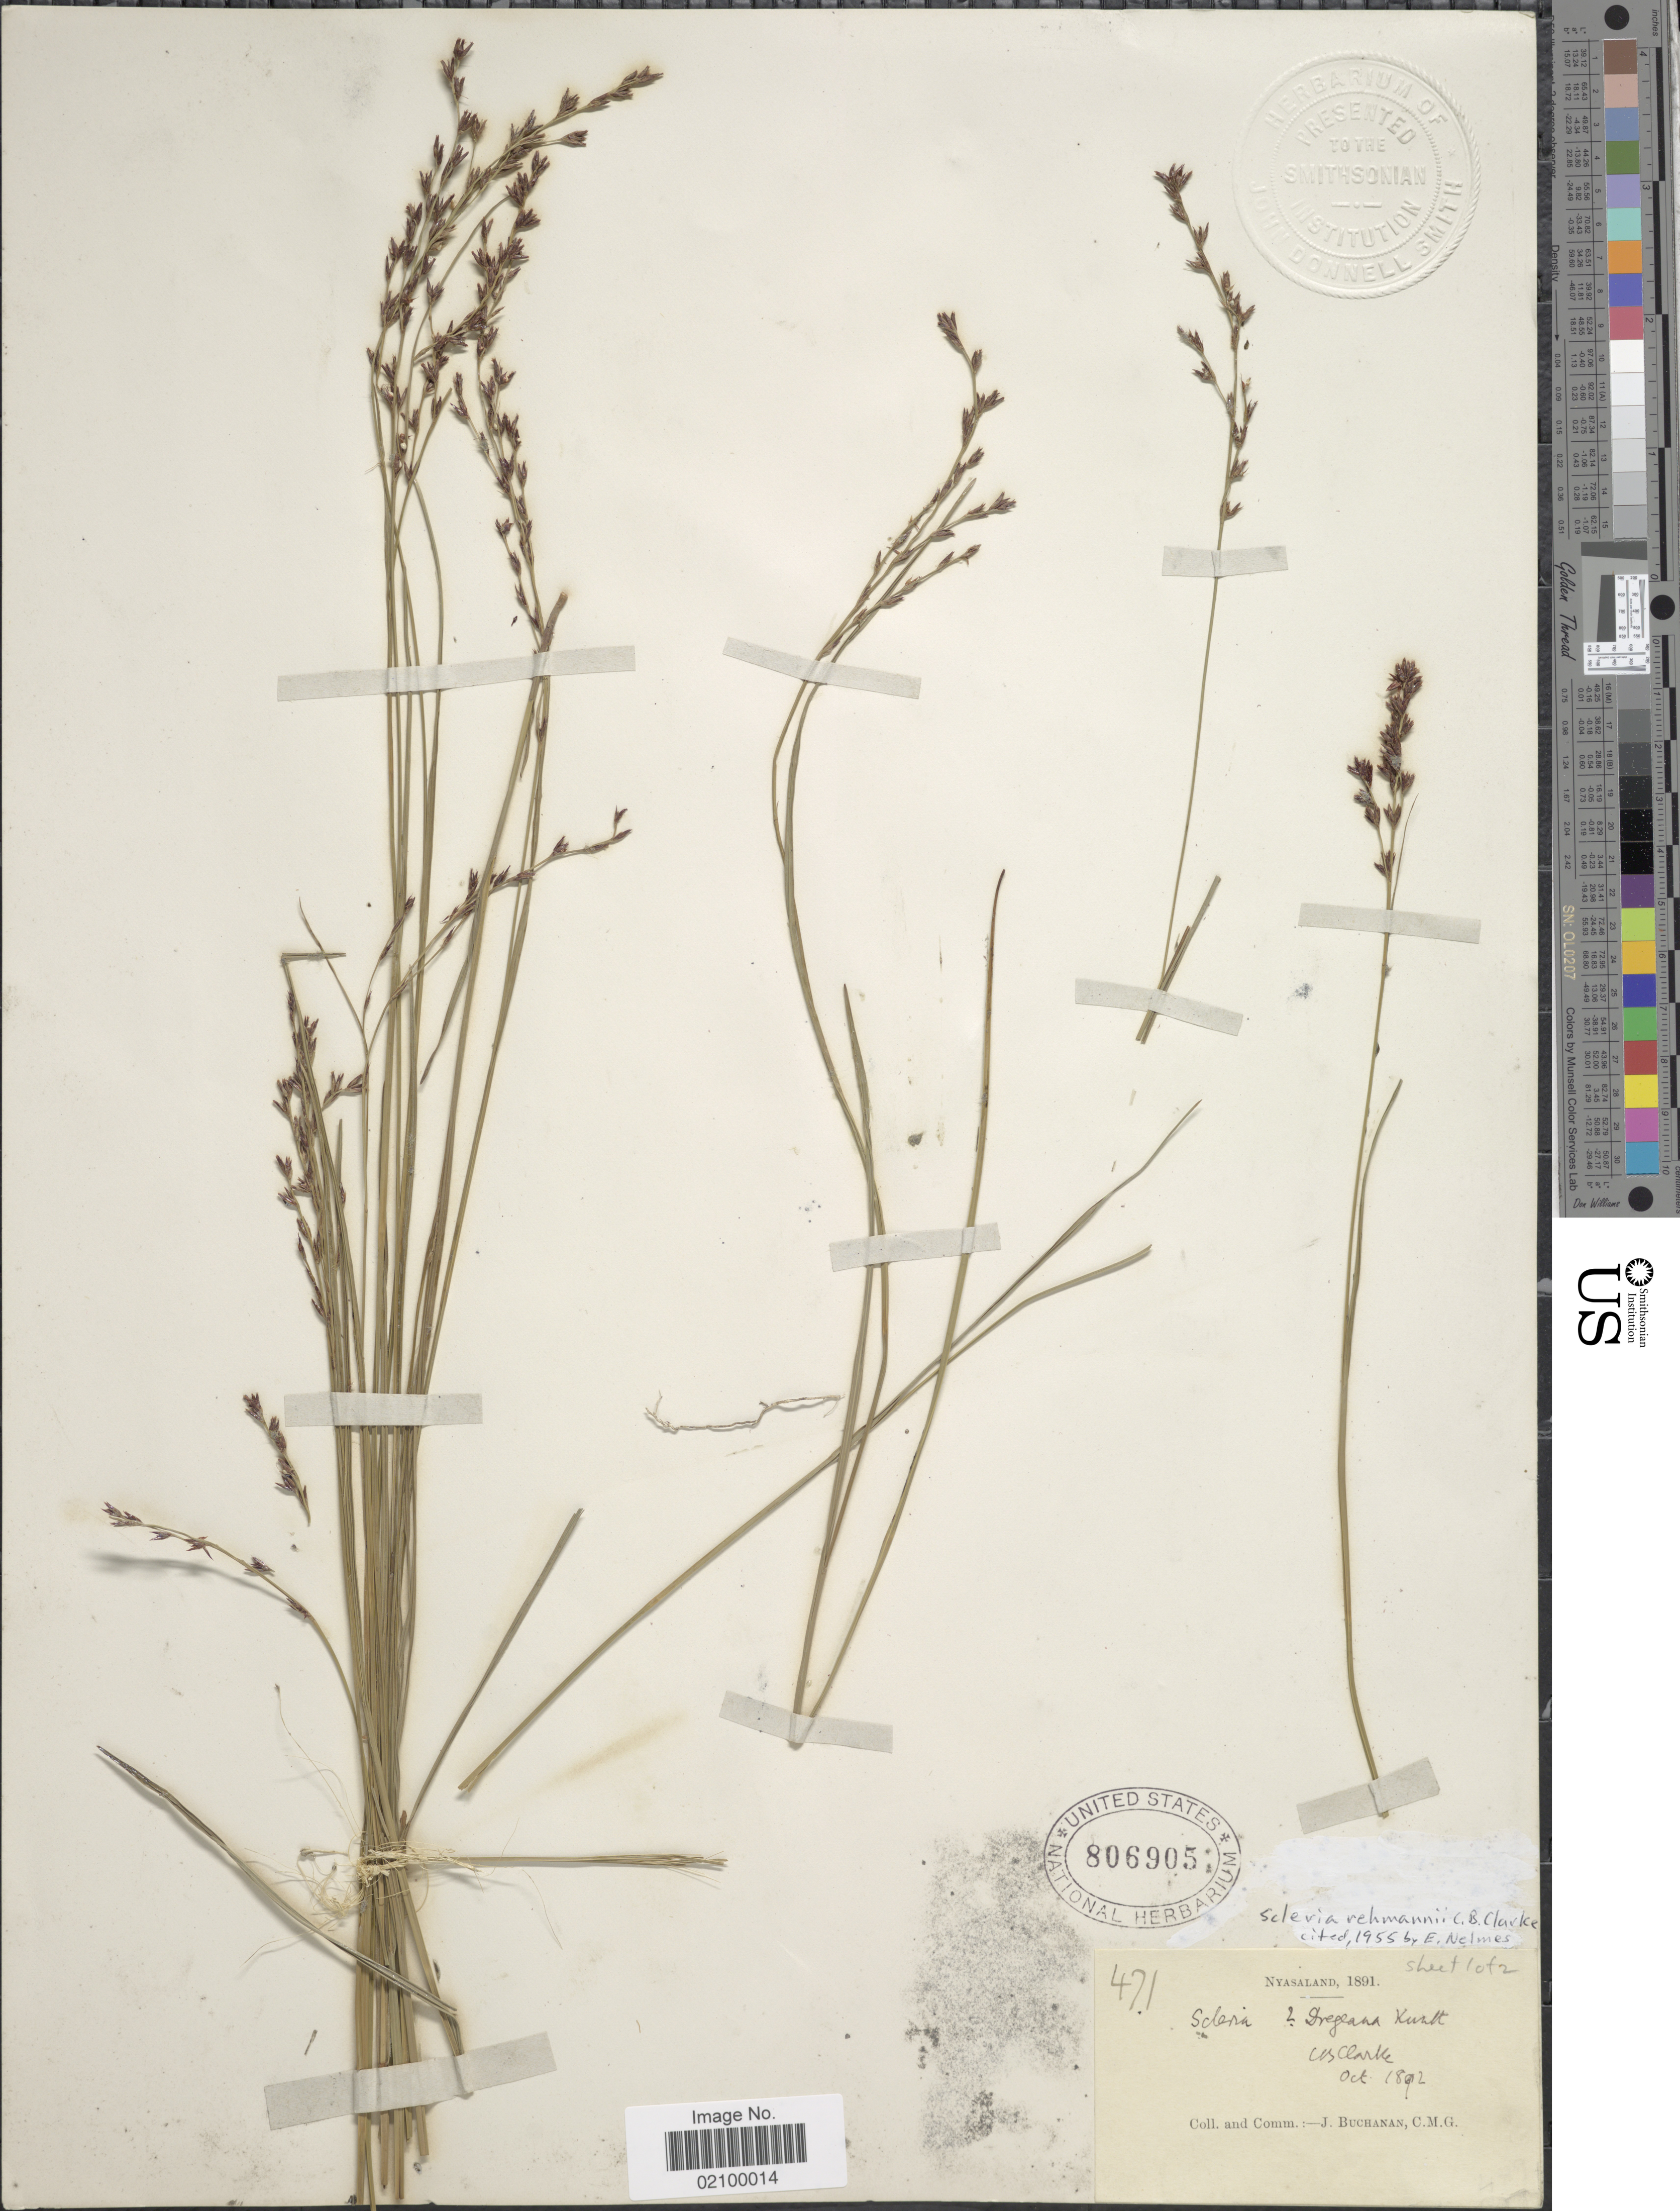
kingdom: Plantae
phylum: Tracheophyta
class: Liliopsida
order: Poales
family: Cyperaceae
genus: Scleria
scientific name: Scleria rehmannii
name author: C.B. Clarke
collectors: J. Buchanan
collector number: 471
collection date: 1891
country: Malawi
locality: Nyasaland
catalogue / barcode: US 806905